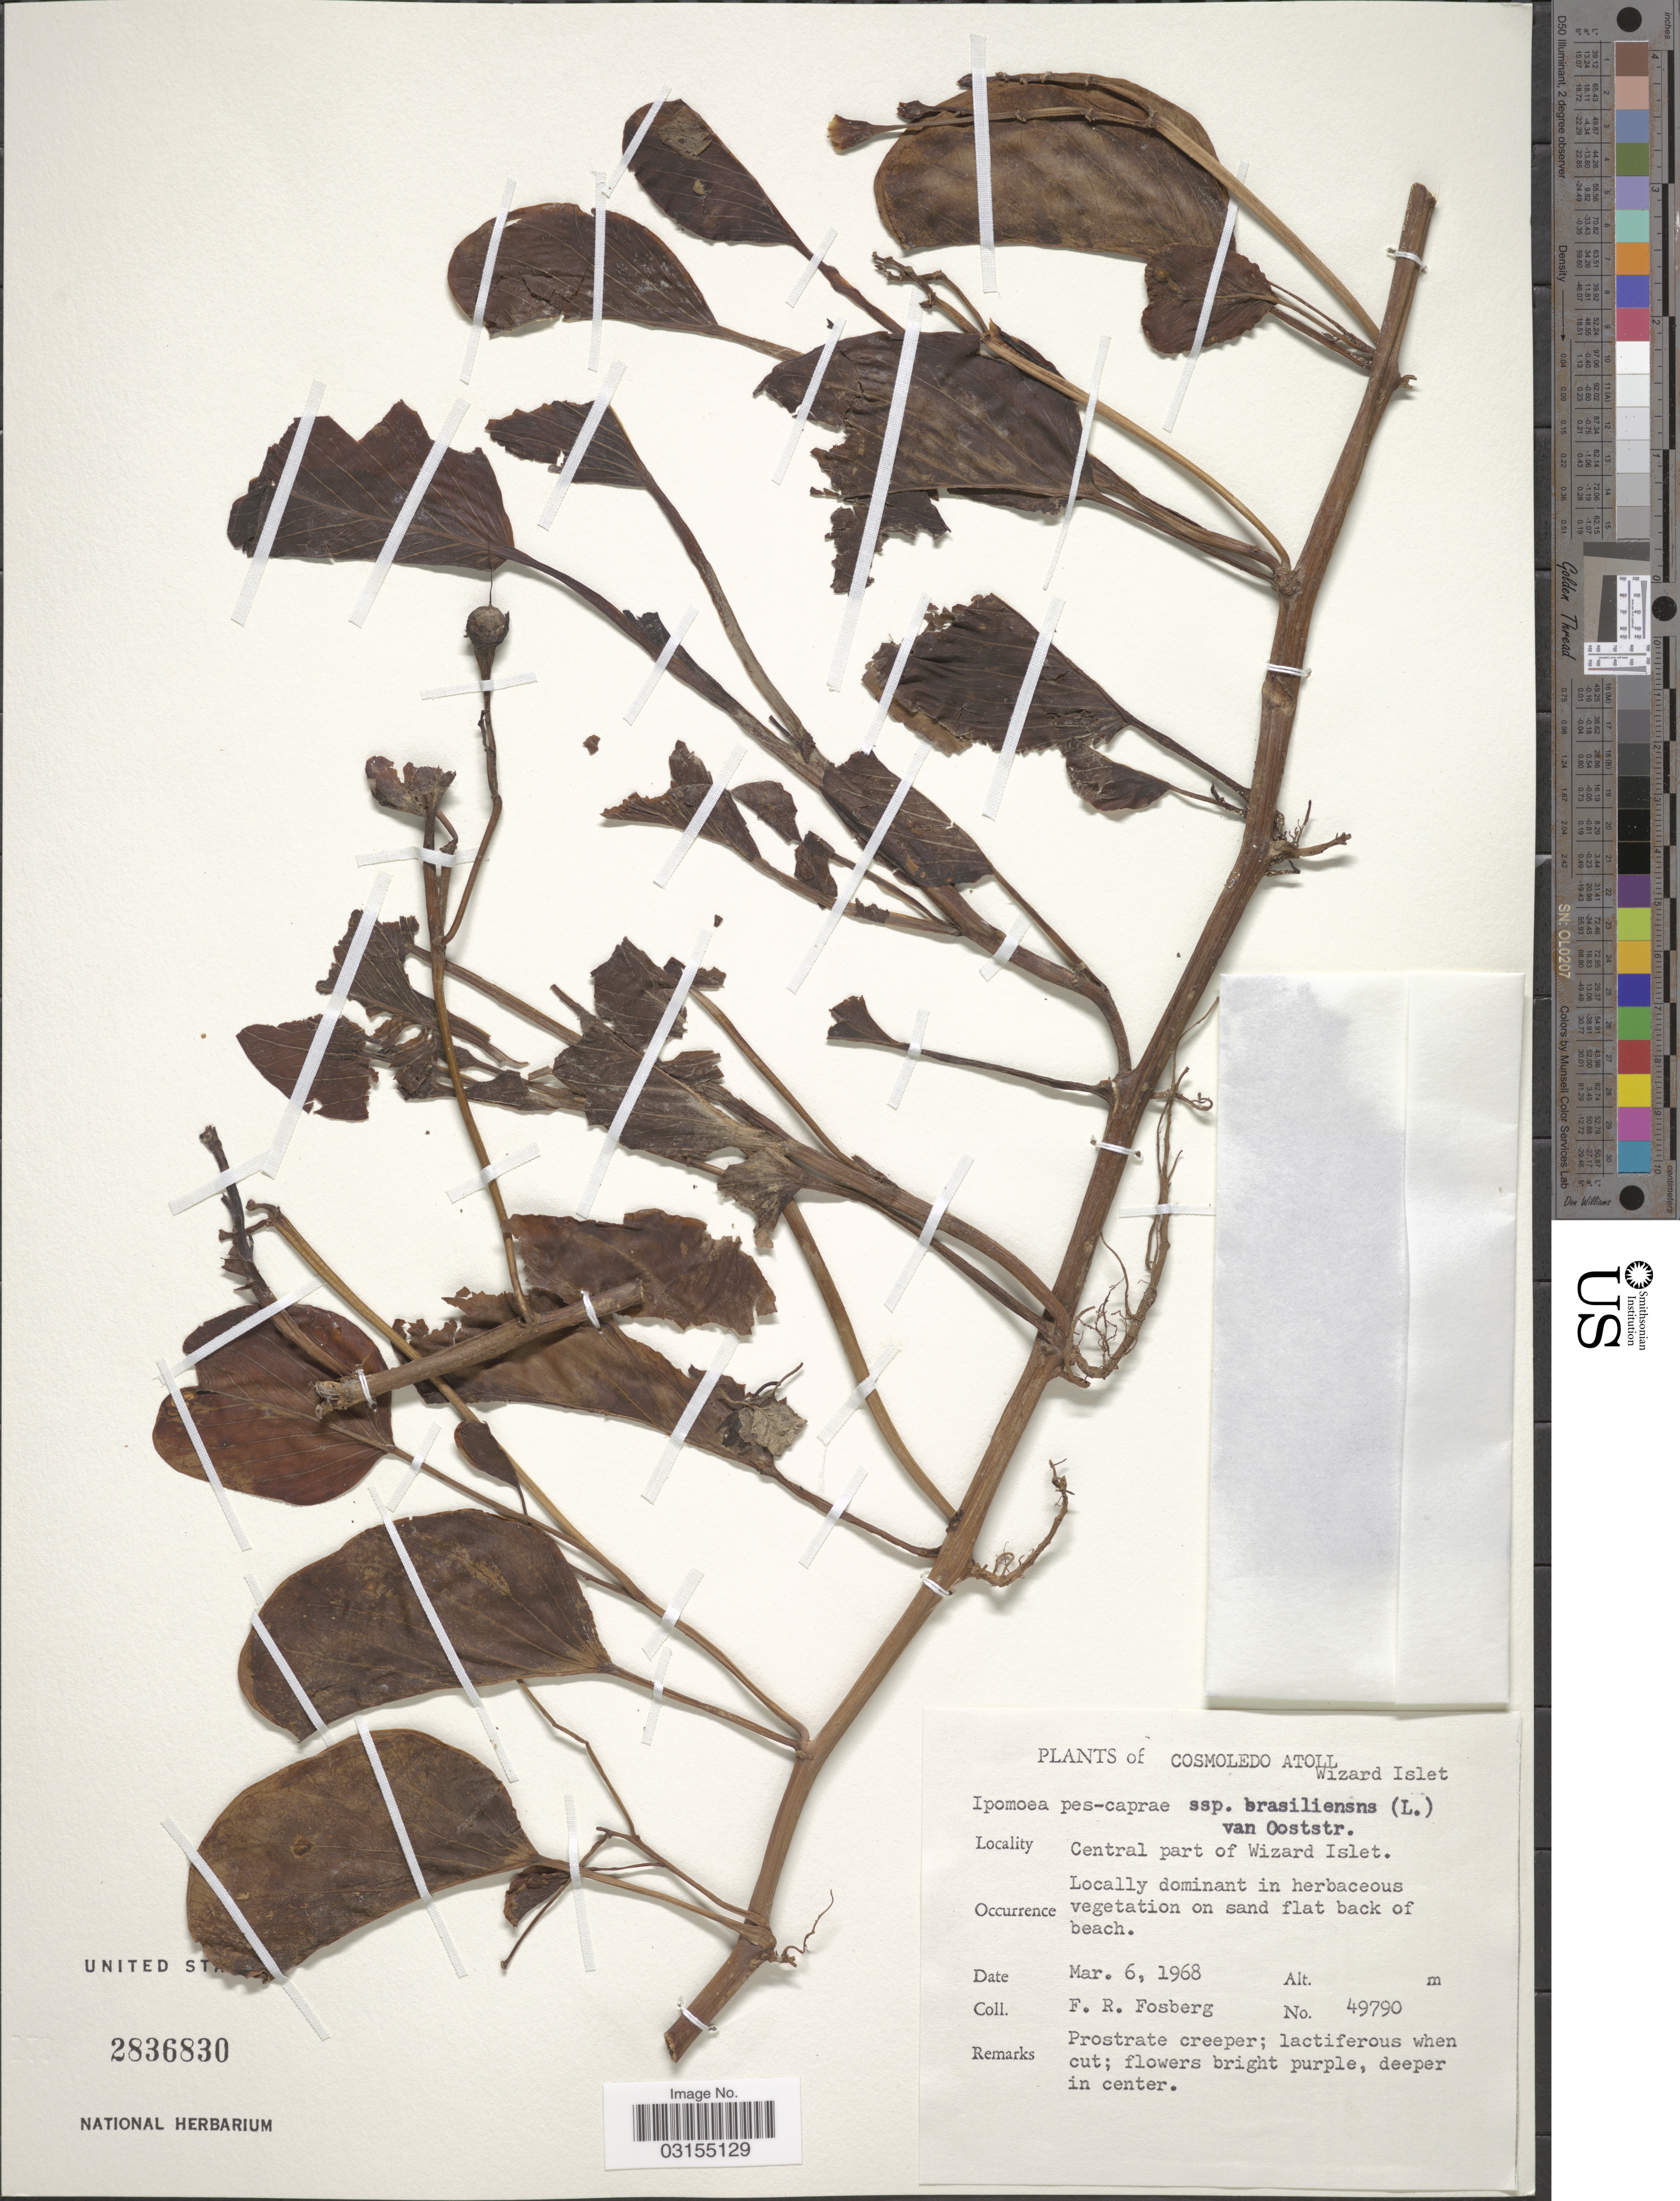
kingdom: Plantae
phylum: Tracheophyta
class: Magnoliopsida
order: Solanales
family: Convolvulaceae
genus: Ipomoea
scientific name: Ipomoea pes-caprae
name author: (L.) R. Br.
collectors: F. R. Fosberg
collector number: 49790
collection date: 1968-03-06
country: Seychelles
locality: Cosmoledo Atoll, Wizard Islet. Central part of Wizard Islet.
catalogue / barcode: US 2836830